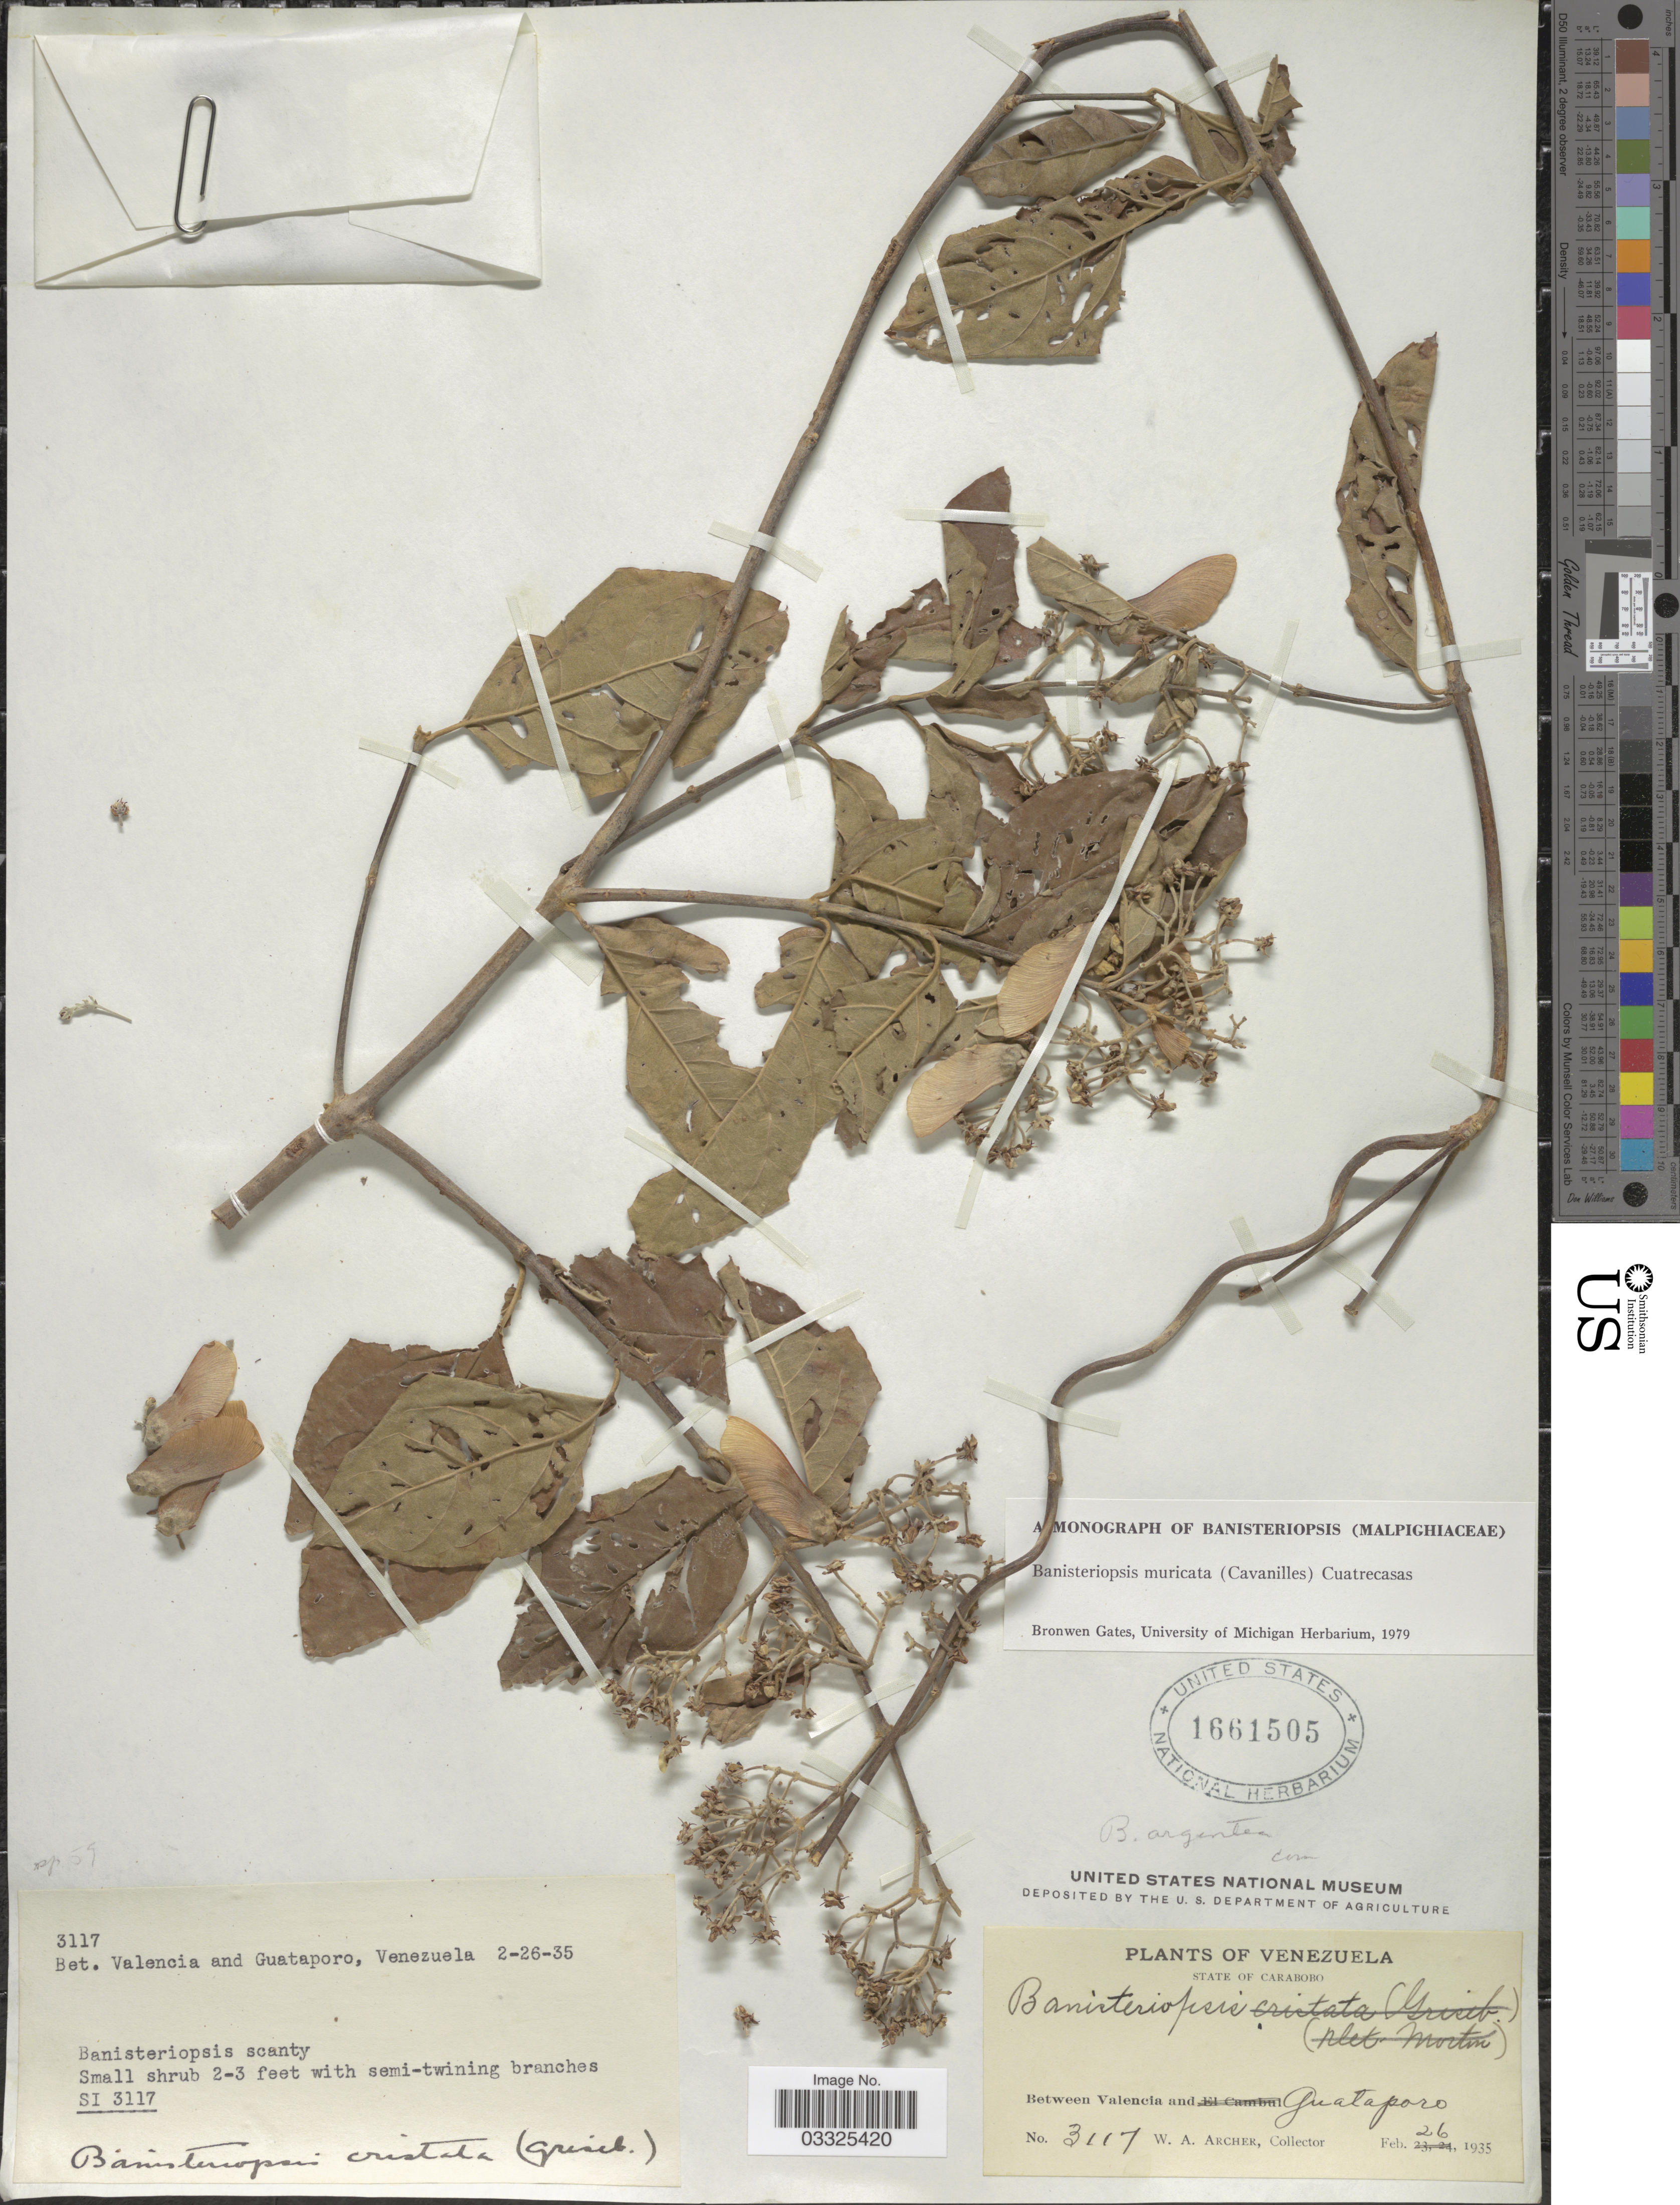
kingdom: Plantae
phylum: Tracheophyta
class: Magnoliopsida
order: Malpighiales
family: Malpighiaceae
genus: Banisteriopsis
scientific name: Banisteriopsis muricata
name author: (Cav.) Cuatrec.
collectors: W. Archer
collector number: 3117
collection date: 1935-02-26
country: Venezuela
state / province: Carabobo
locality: Between Valencia and Guataporo.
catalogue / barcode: US 1661505